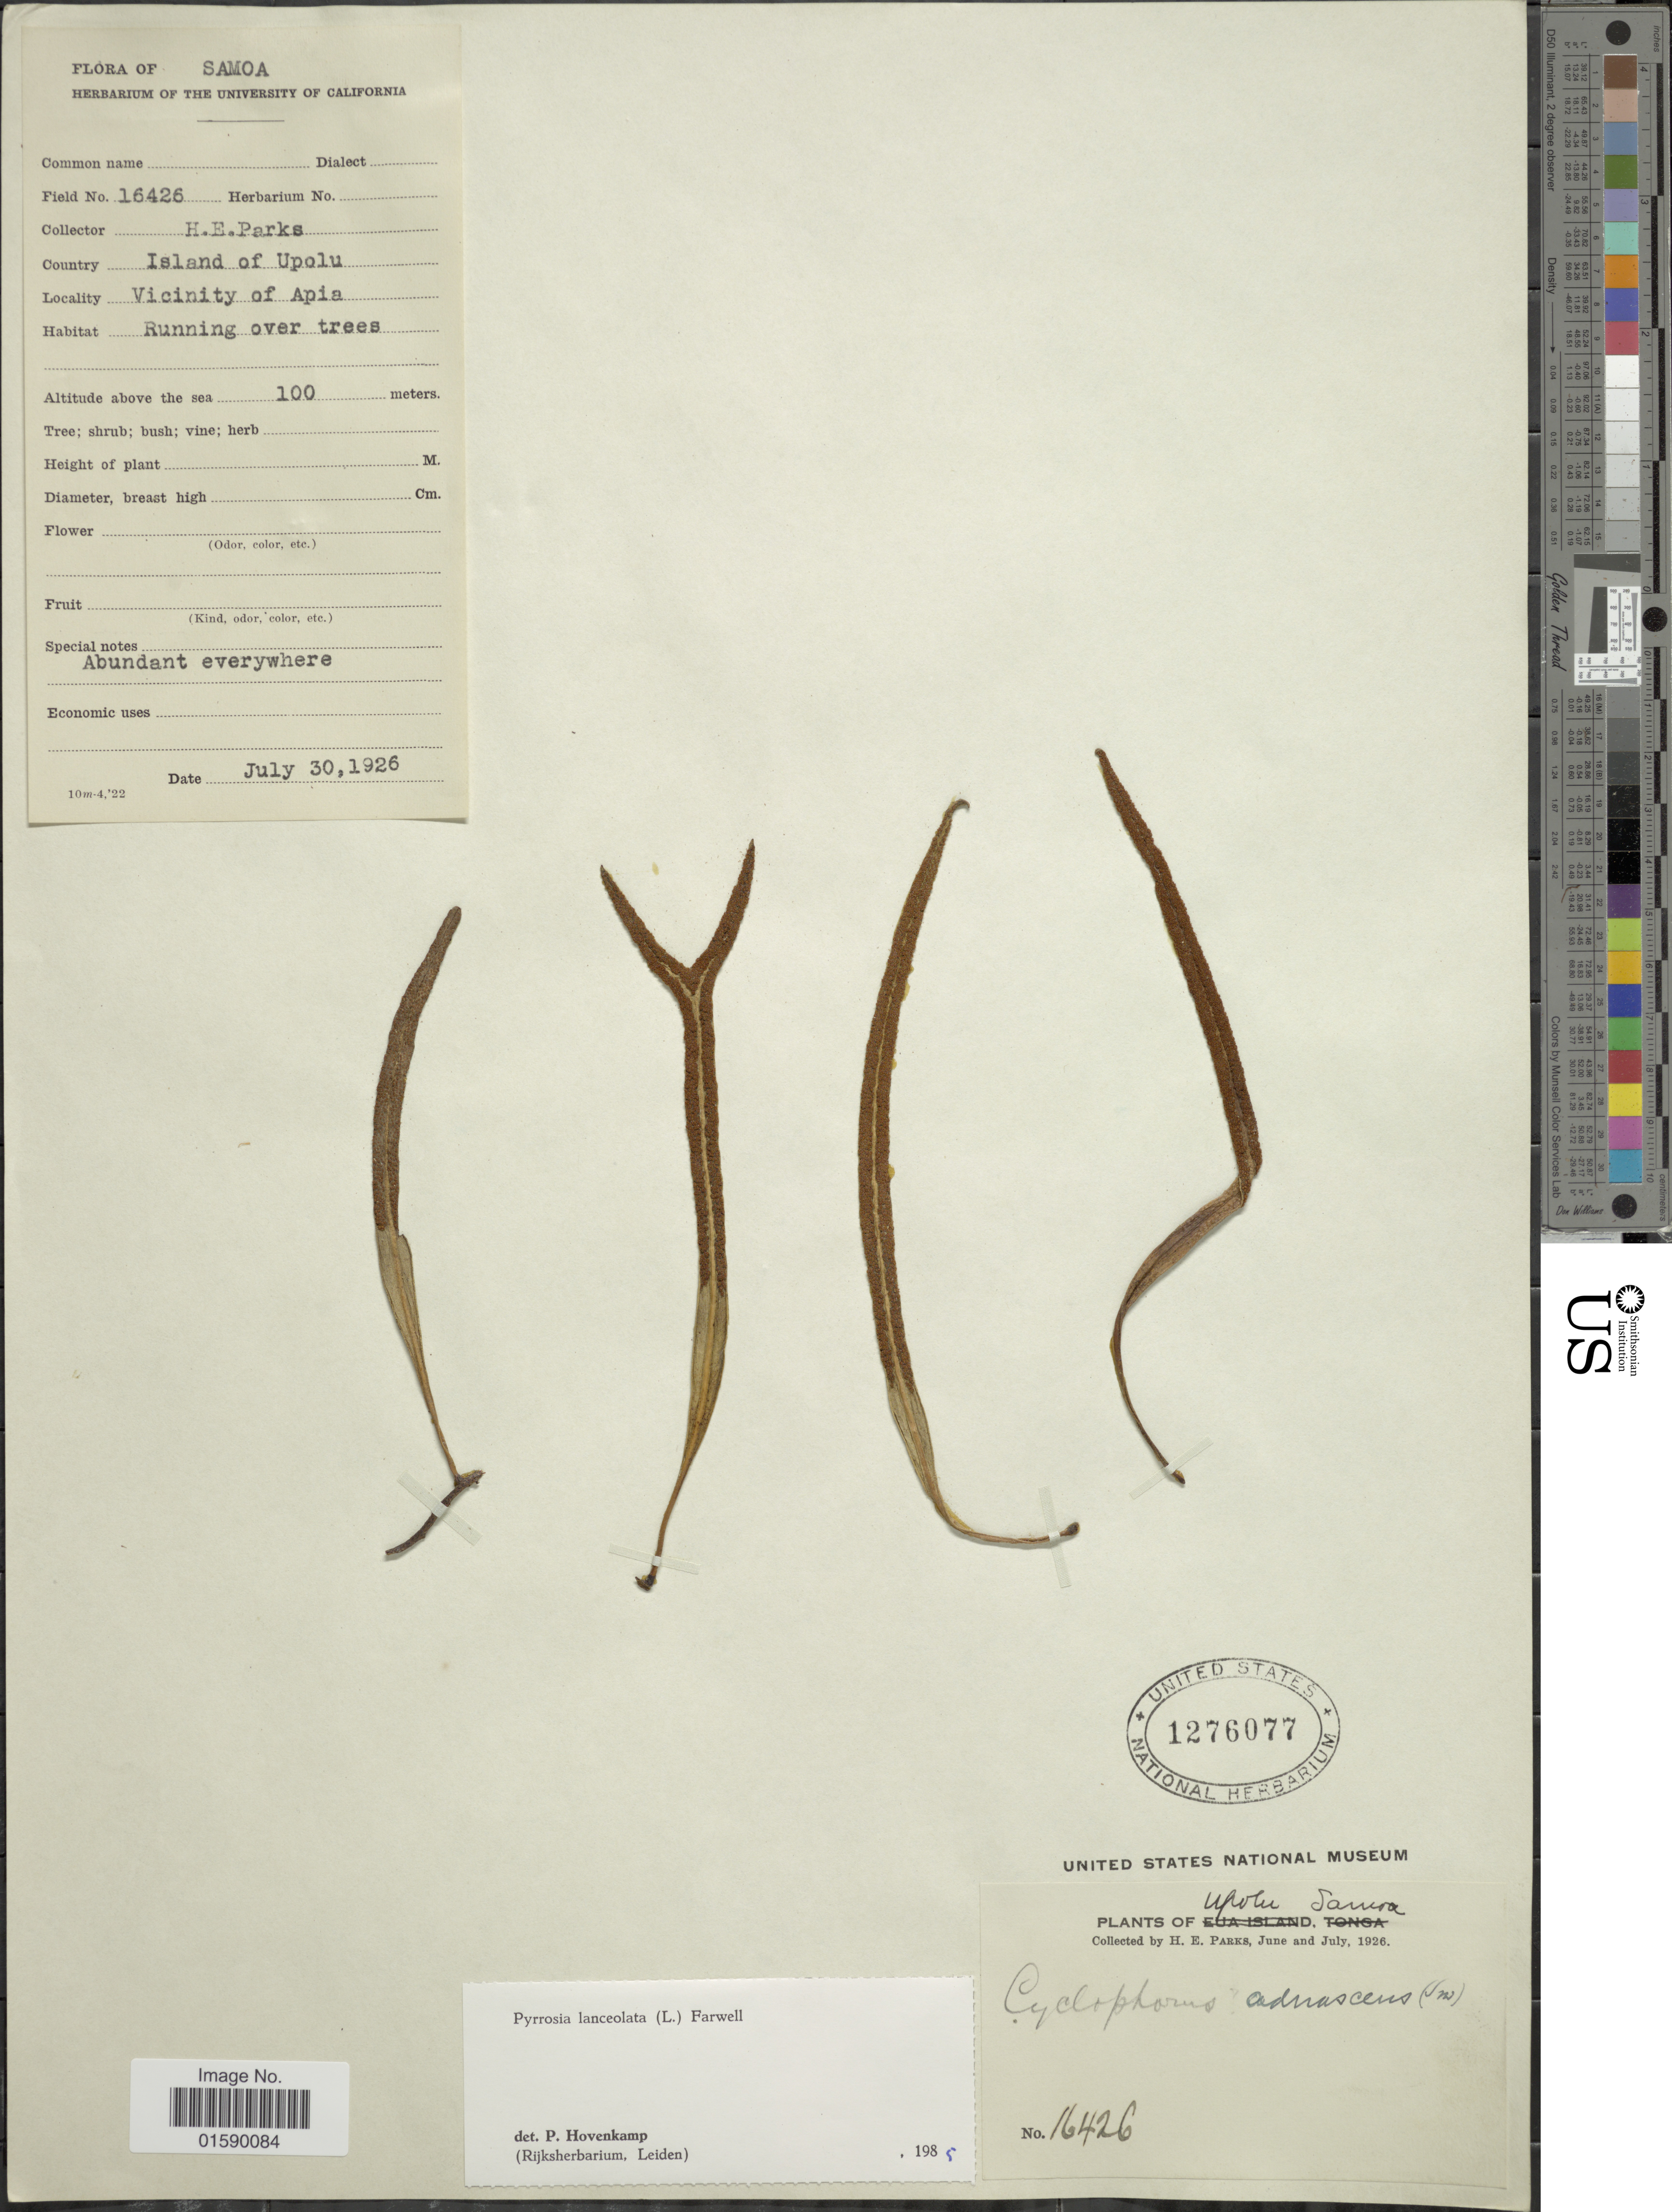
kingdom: Plantae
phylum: Tracheophyta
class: Polypodiopsida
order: Polypodiales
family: Polypodiaceae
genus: Pyrrosia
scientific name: Pyrrosia lanceolata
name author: (L.) Farw.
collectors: H. E. Parks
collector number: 16426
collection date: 1926-07-30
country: Samoa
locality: Samoa, Island of Upolu. Vicinity of Apia.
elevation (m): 100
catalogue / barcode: US 1276077